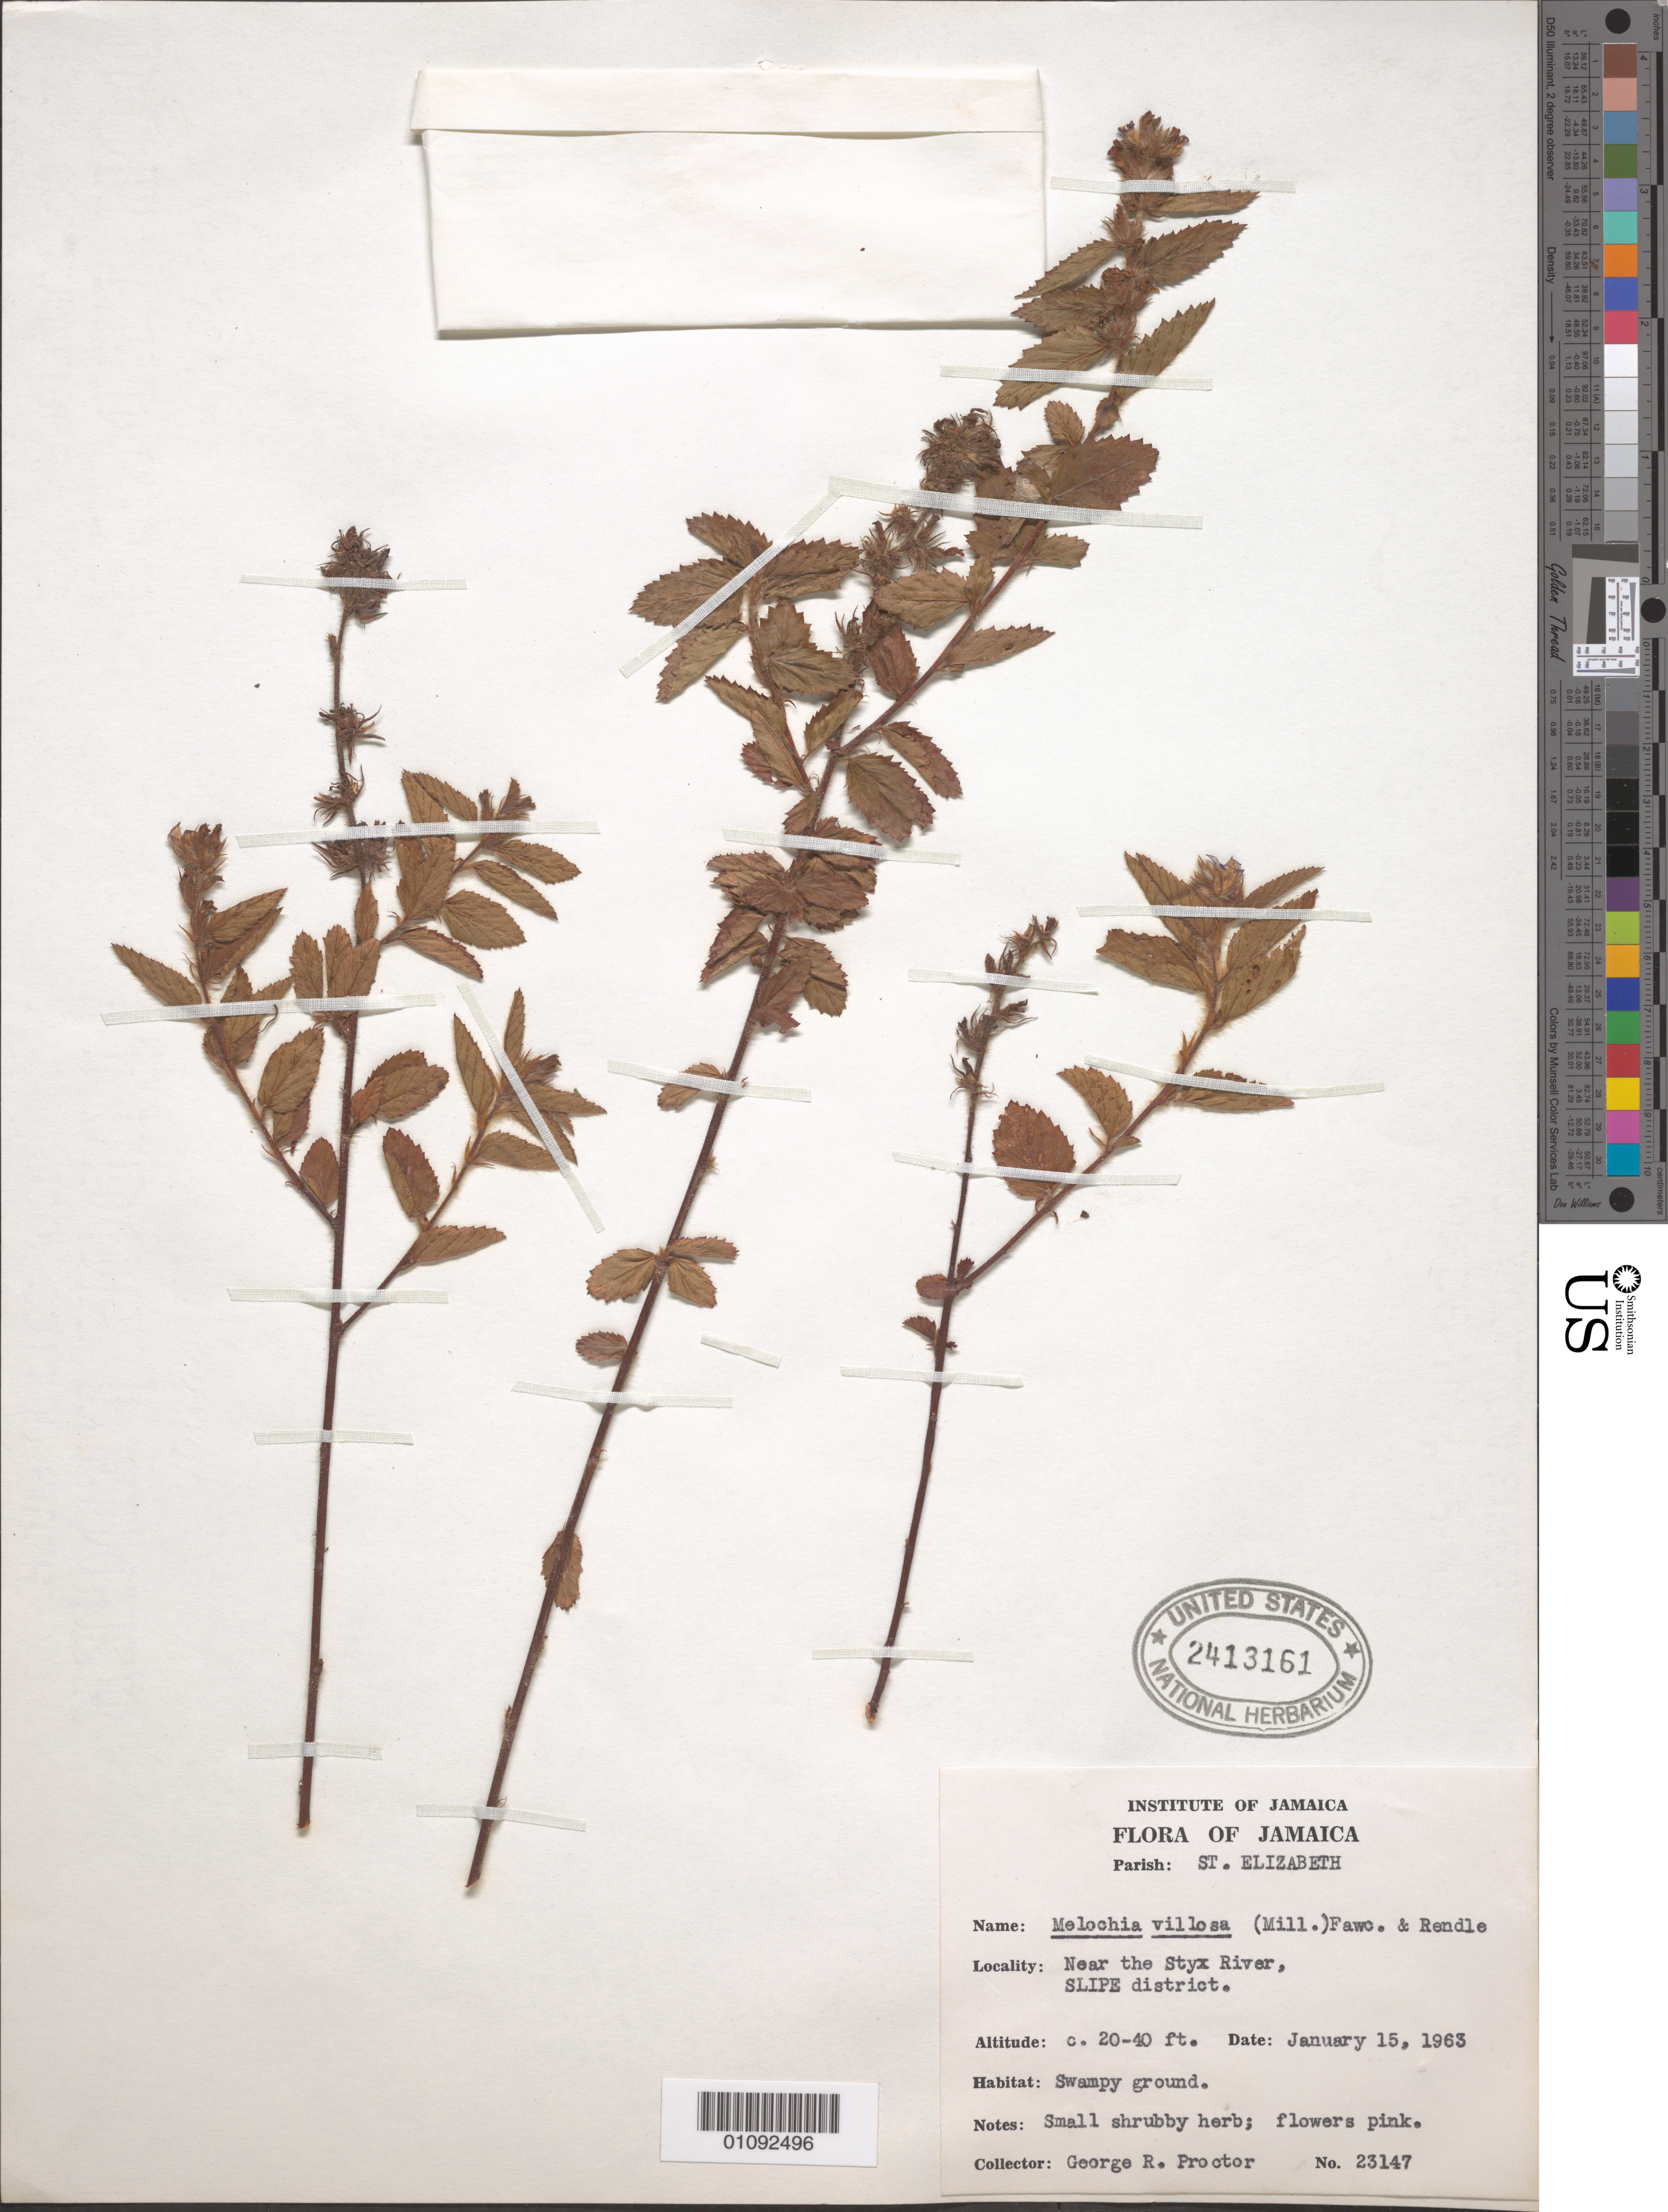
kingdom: Plantae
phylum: Tracheophyta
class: Magnoliopsida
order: Malvales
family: Malvaceae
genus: Melochia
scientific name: Melochia spicata var. spicata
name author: (L.) Fryxell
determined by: Dorr, L. J., (BOT), Smithsonian Institution - National Museum of Natural History (UNITED STATES)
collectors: G. R. Proctor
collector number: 23147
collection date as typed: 15 Jan 1963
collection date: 1963-01-15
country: Jamaica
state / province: Saint Elizabeth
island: Jamaica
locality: Near the Styx River, Slipe District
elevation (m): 6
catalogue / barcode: US 2413161